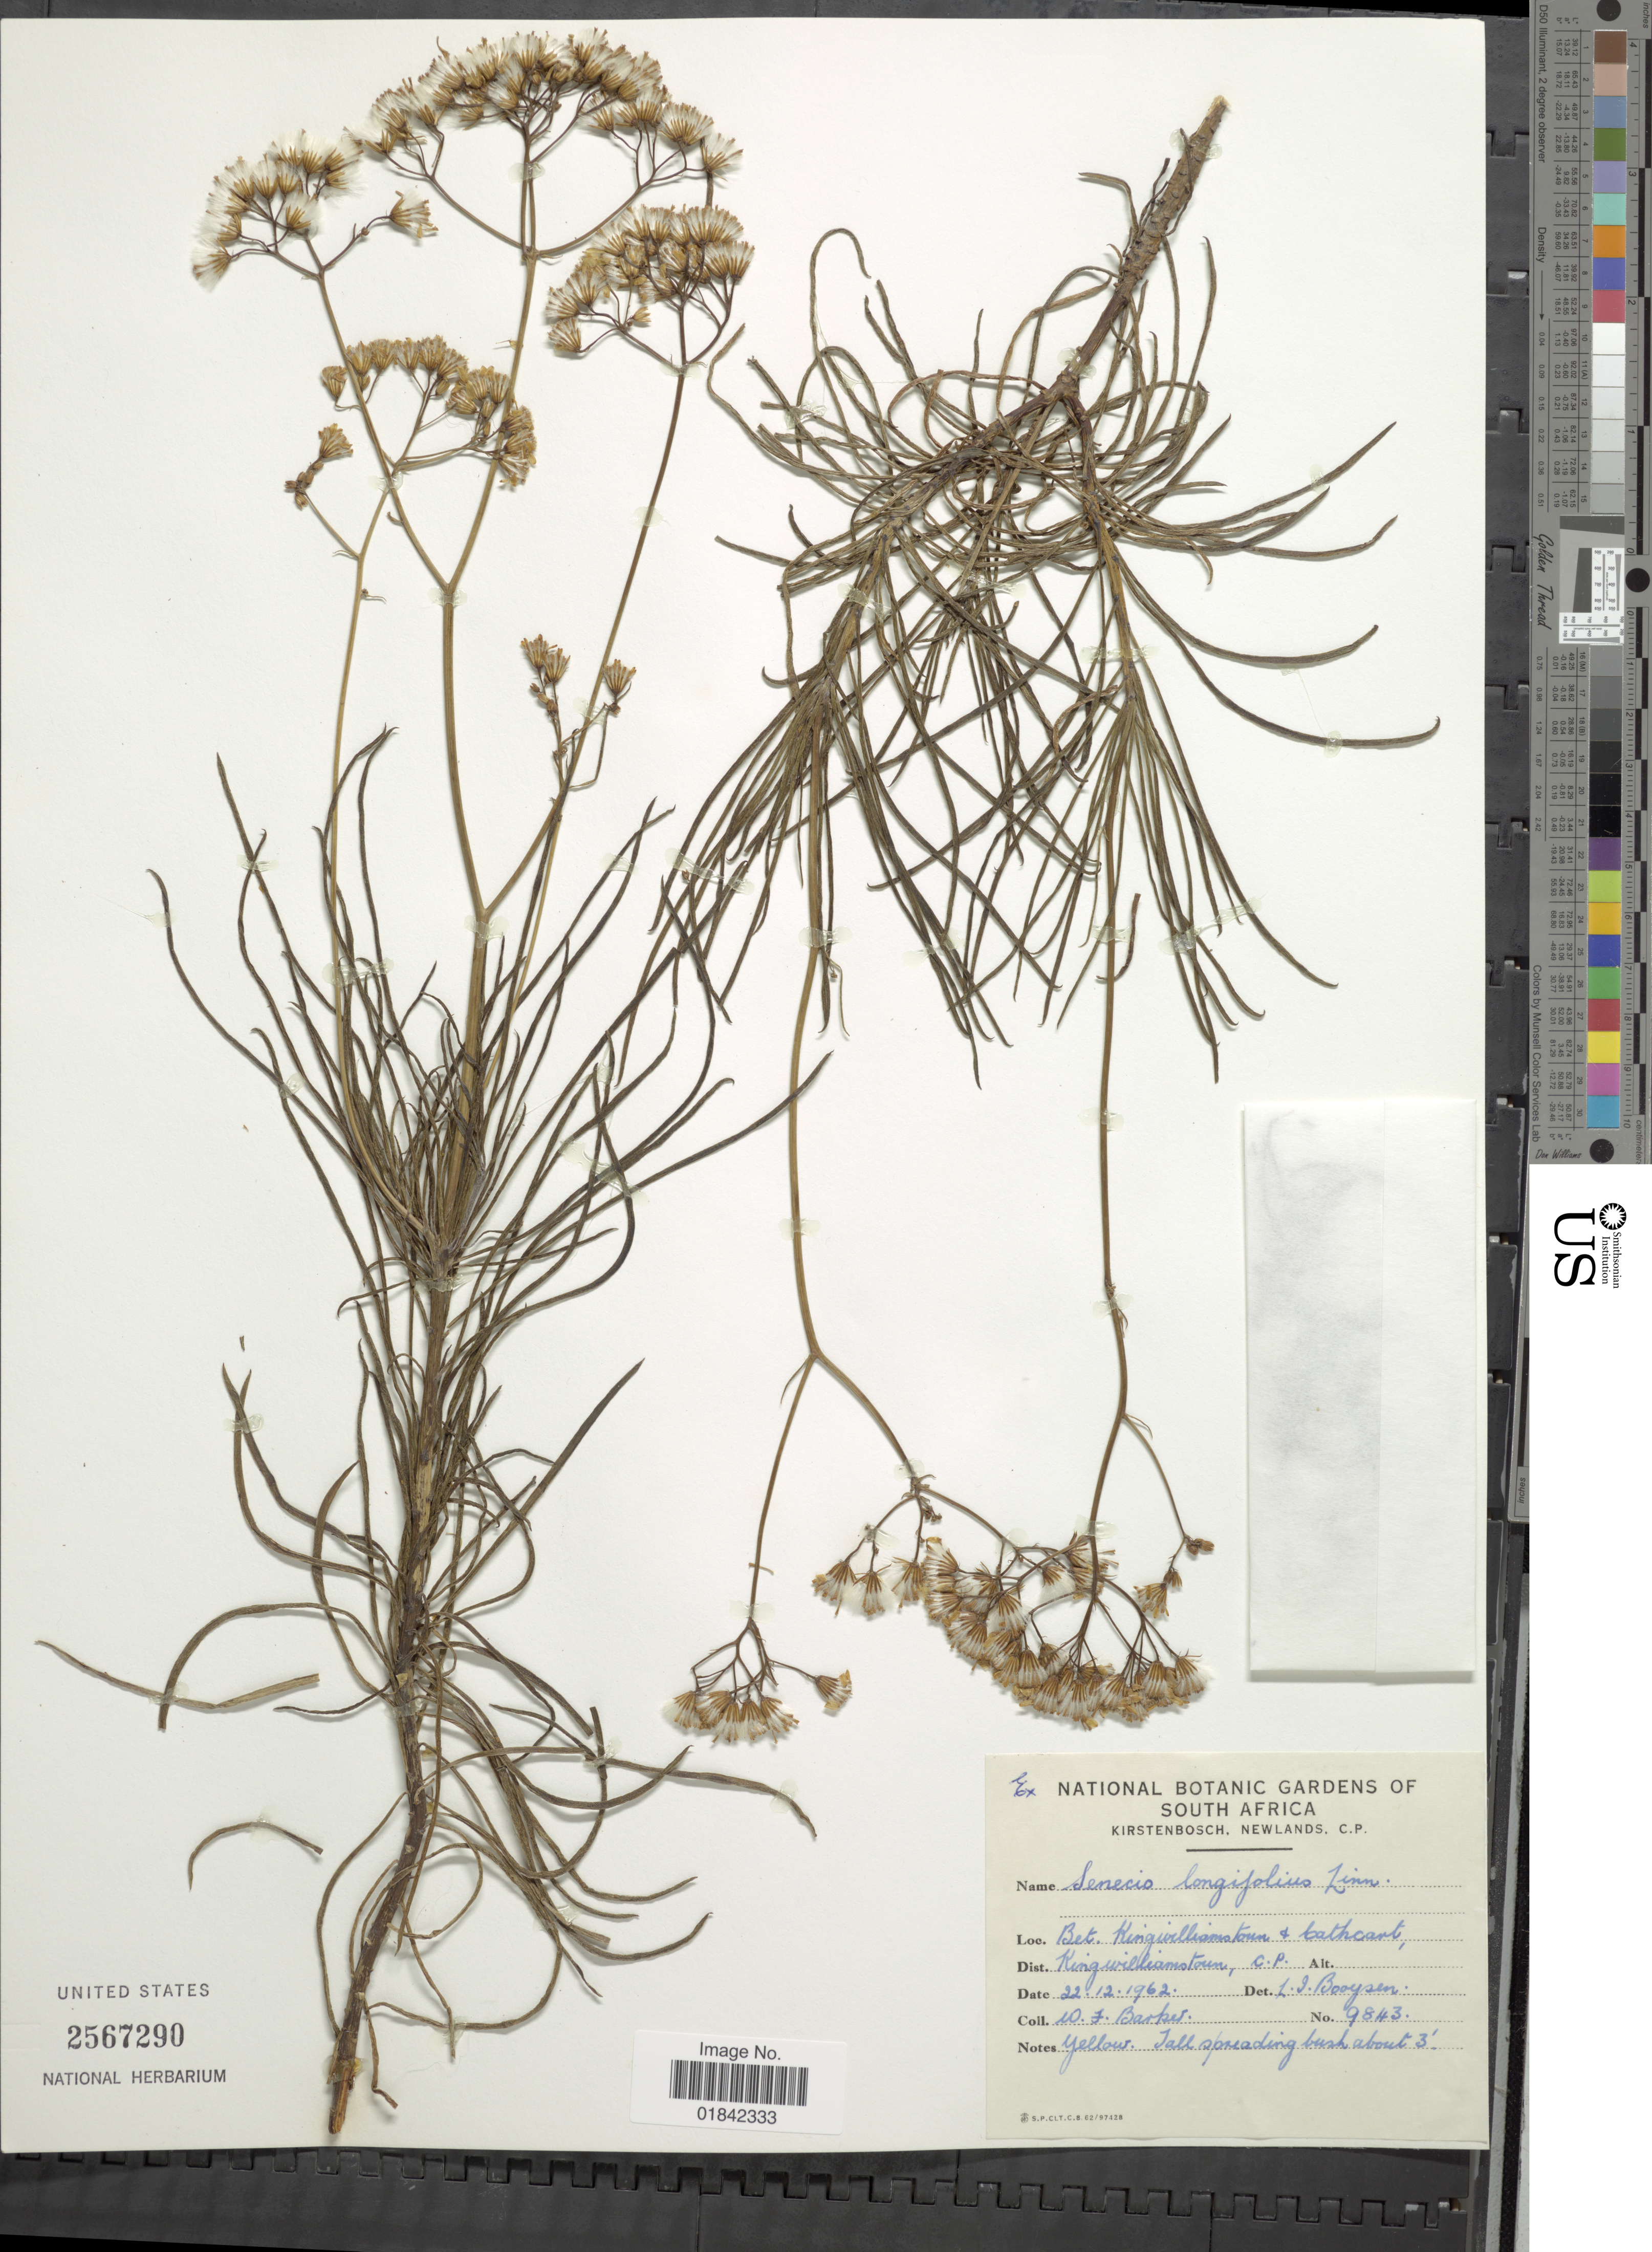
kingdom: Plantae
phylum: Tracheophyta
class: Magnoliopsida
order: Asterales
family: Asteraceae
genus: Senecio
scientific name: Senecio longifolius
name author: L.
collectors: W. F. Barker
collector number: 9843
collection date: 1962-12-22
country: South Africa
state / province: Eastern Cape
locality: Bet. Kingwilliamstown, Cathcart, Dist. Kingwilliamstown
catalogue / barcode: US 2567290